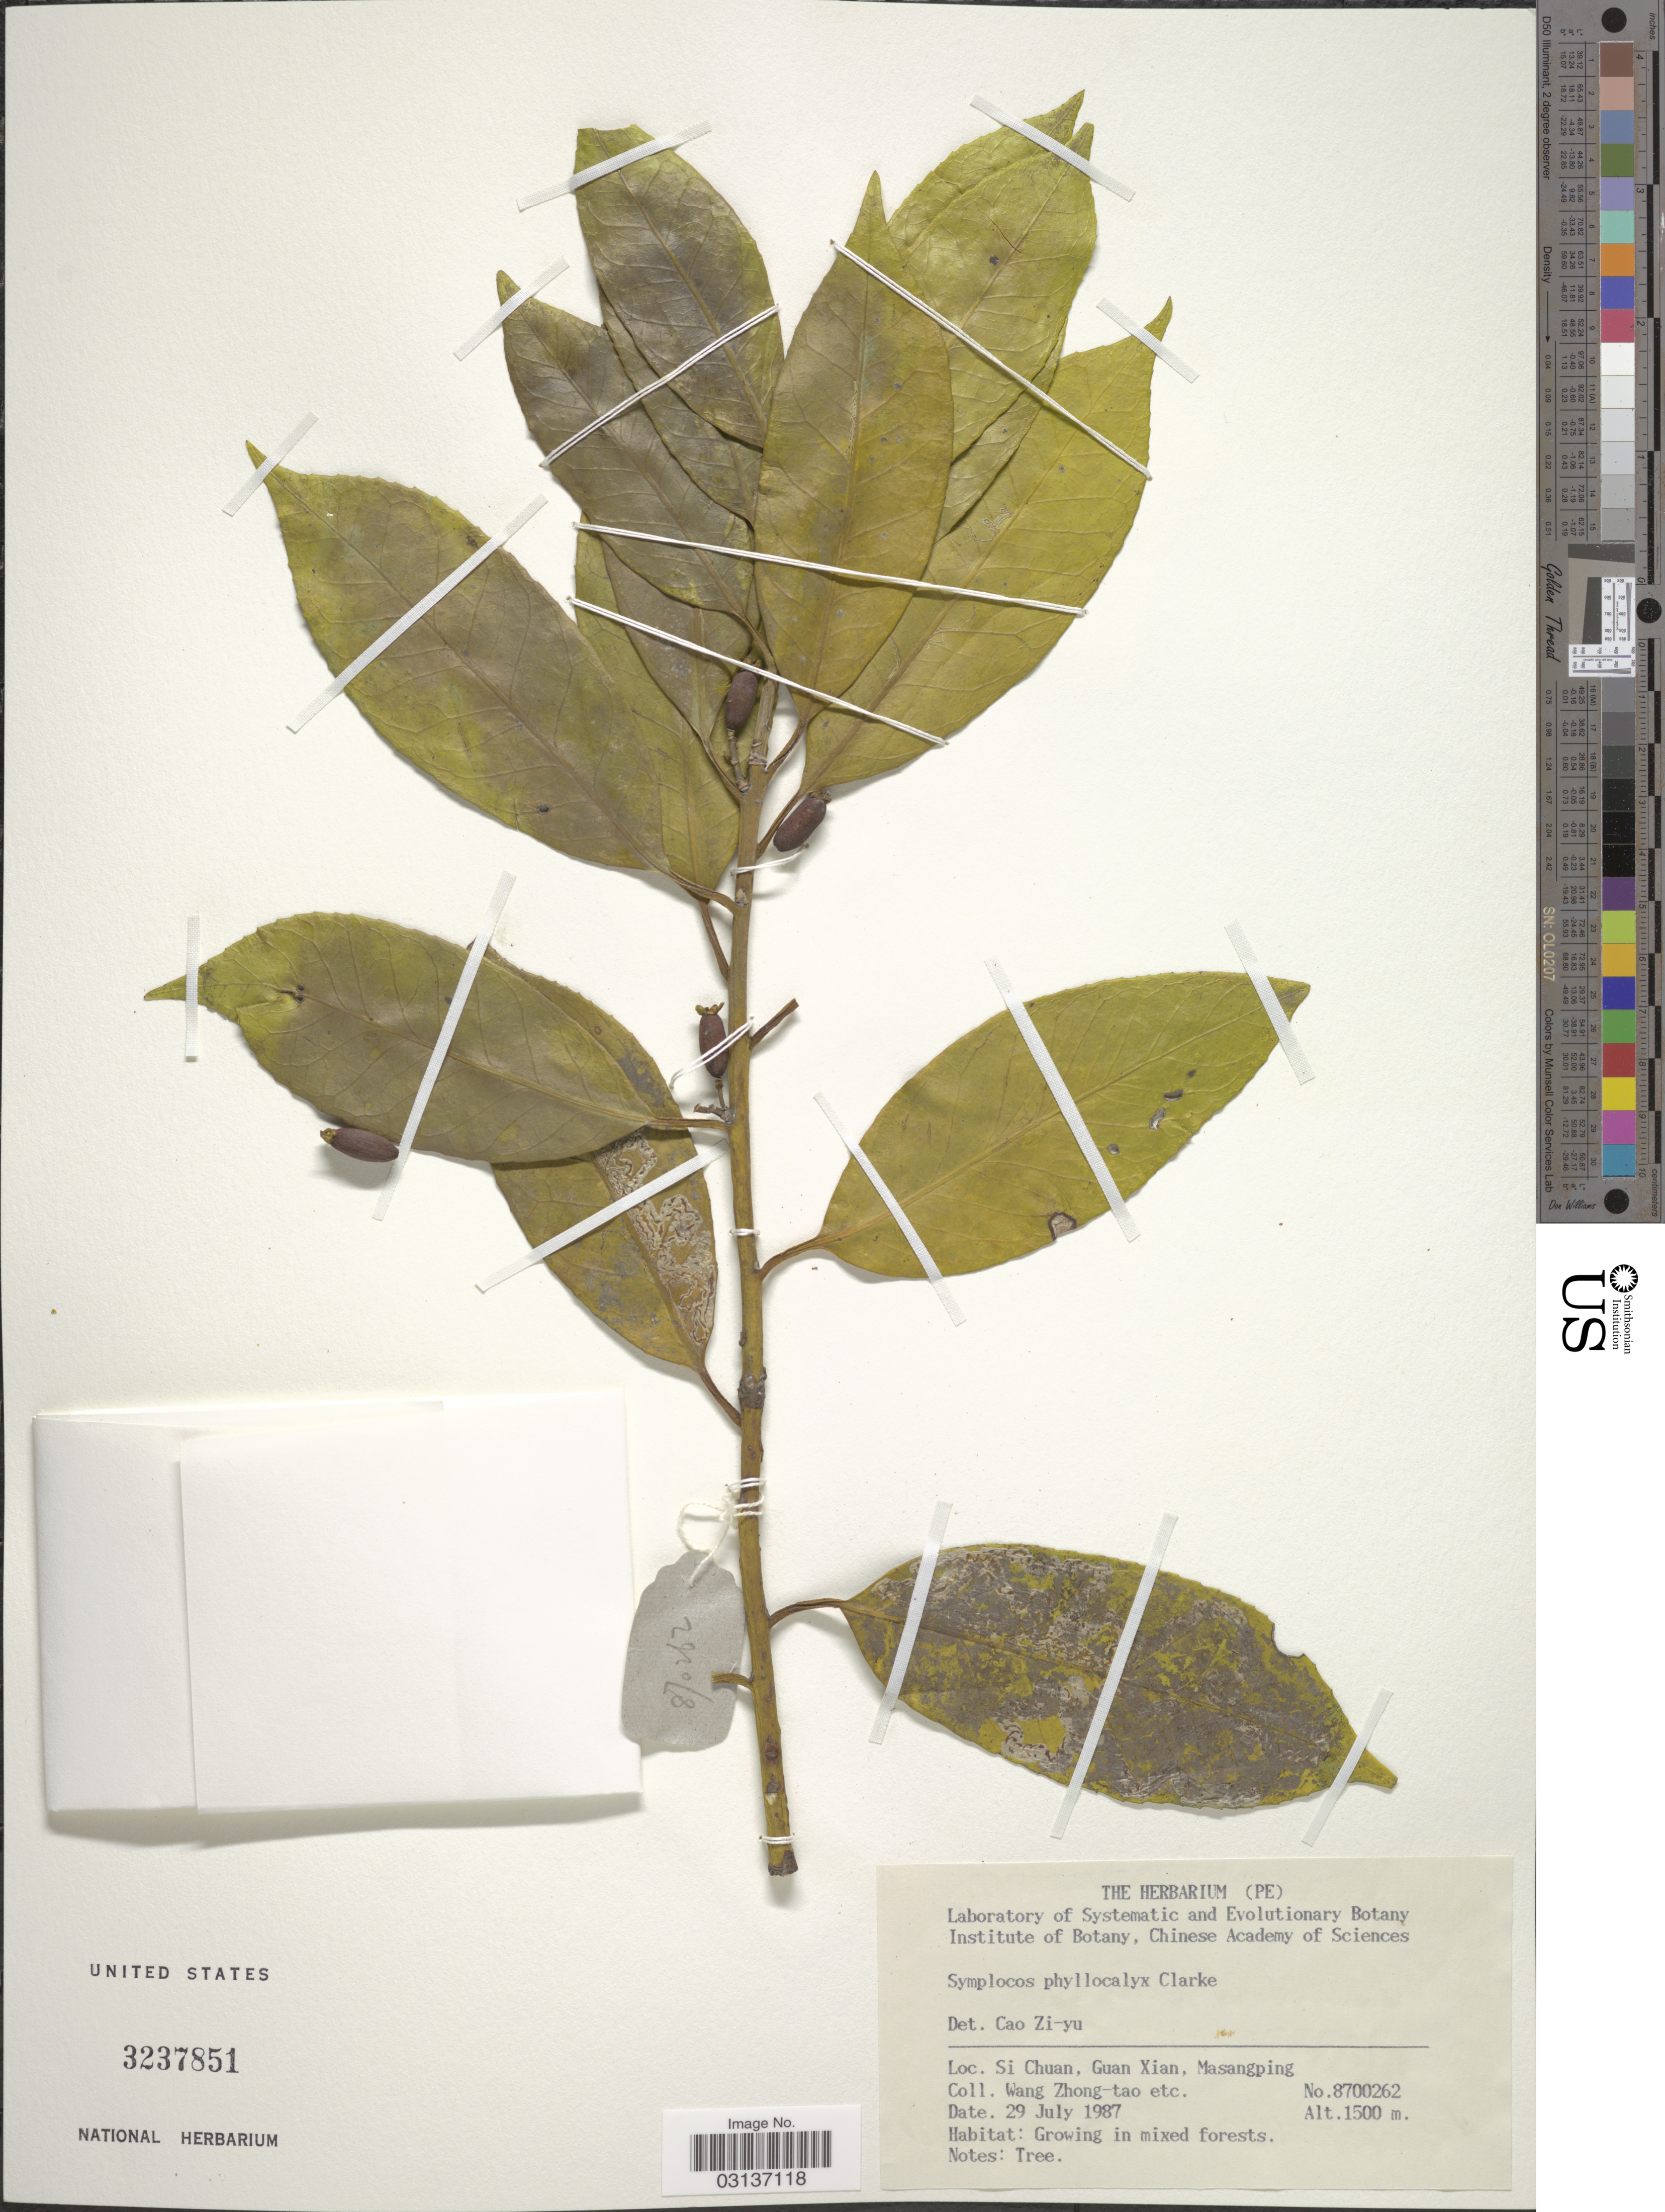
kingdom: Plantae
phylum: Tracheophyta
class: Magnoliopsida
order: Ericales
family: Symplocaceae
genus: Symplocos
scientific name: Symplocos phyllocalyx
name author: C.B. Clarke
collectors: W. Zhong-Tao & et al.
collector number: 8700262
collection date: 1987-07-29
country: China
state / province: Sichuan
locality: Si Chuan, Guan Xian, Masangping.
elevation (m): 1500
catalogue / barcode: US 3237851